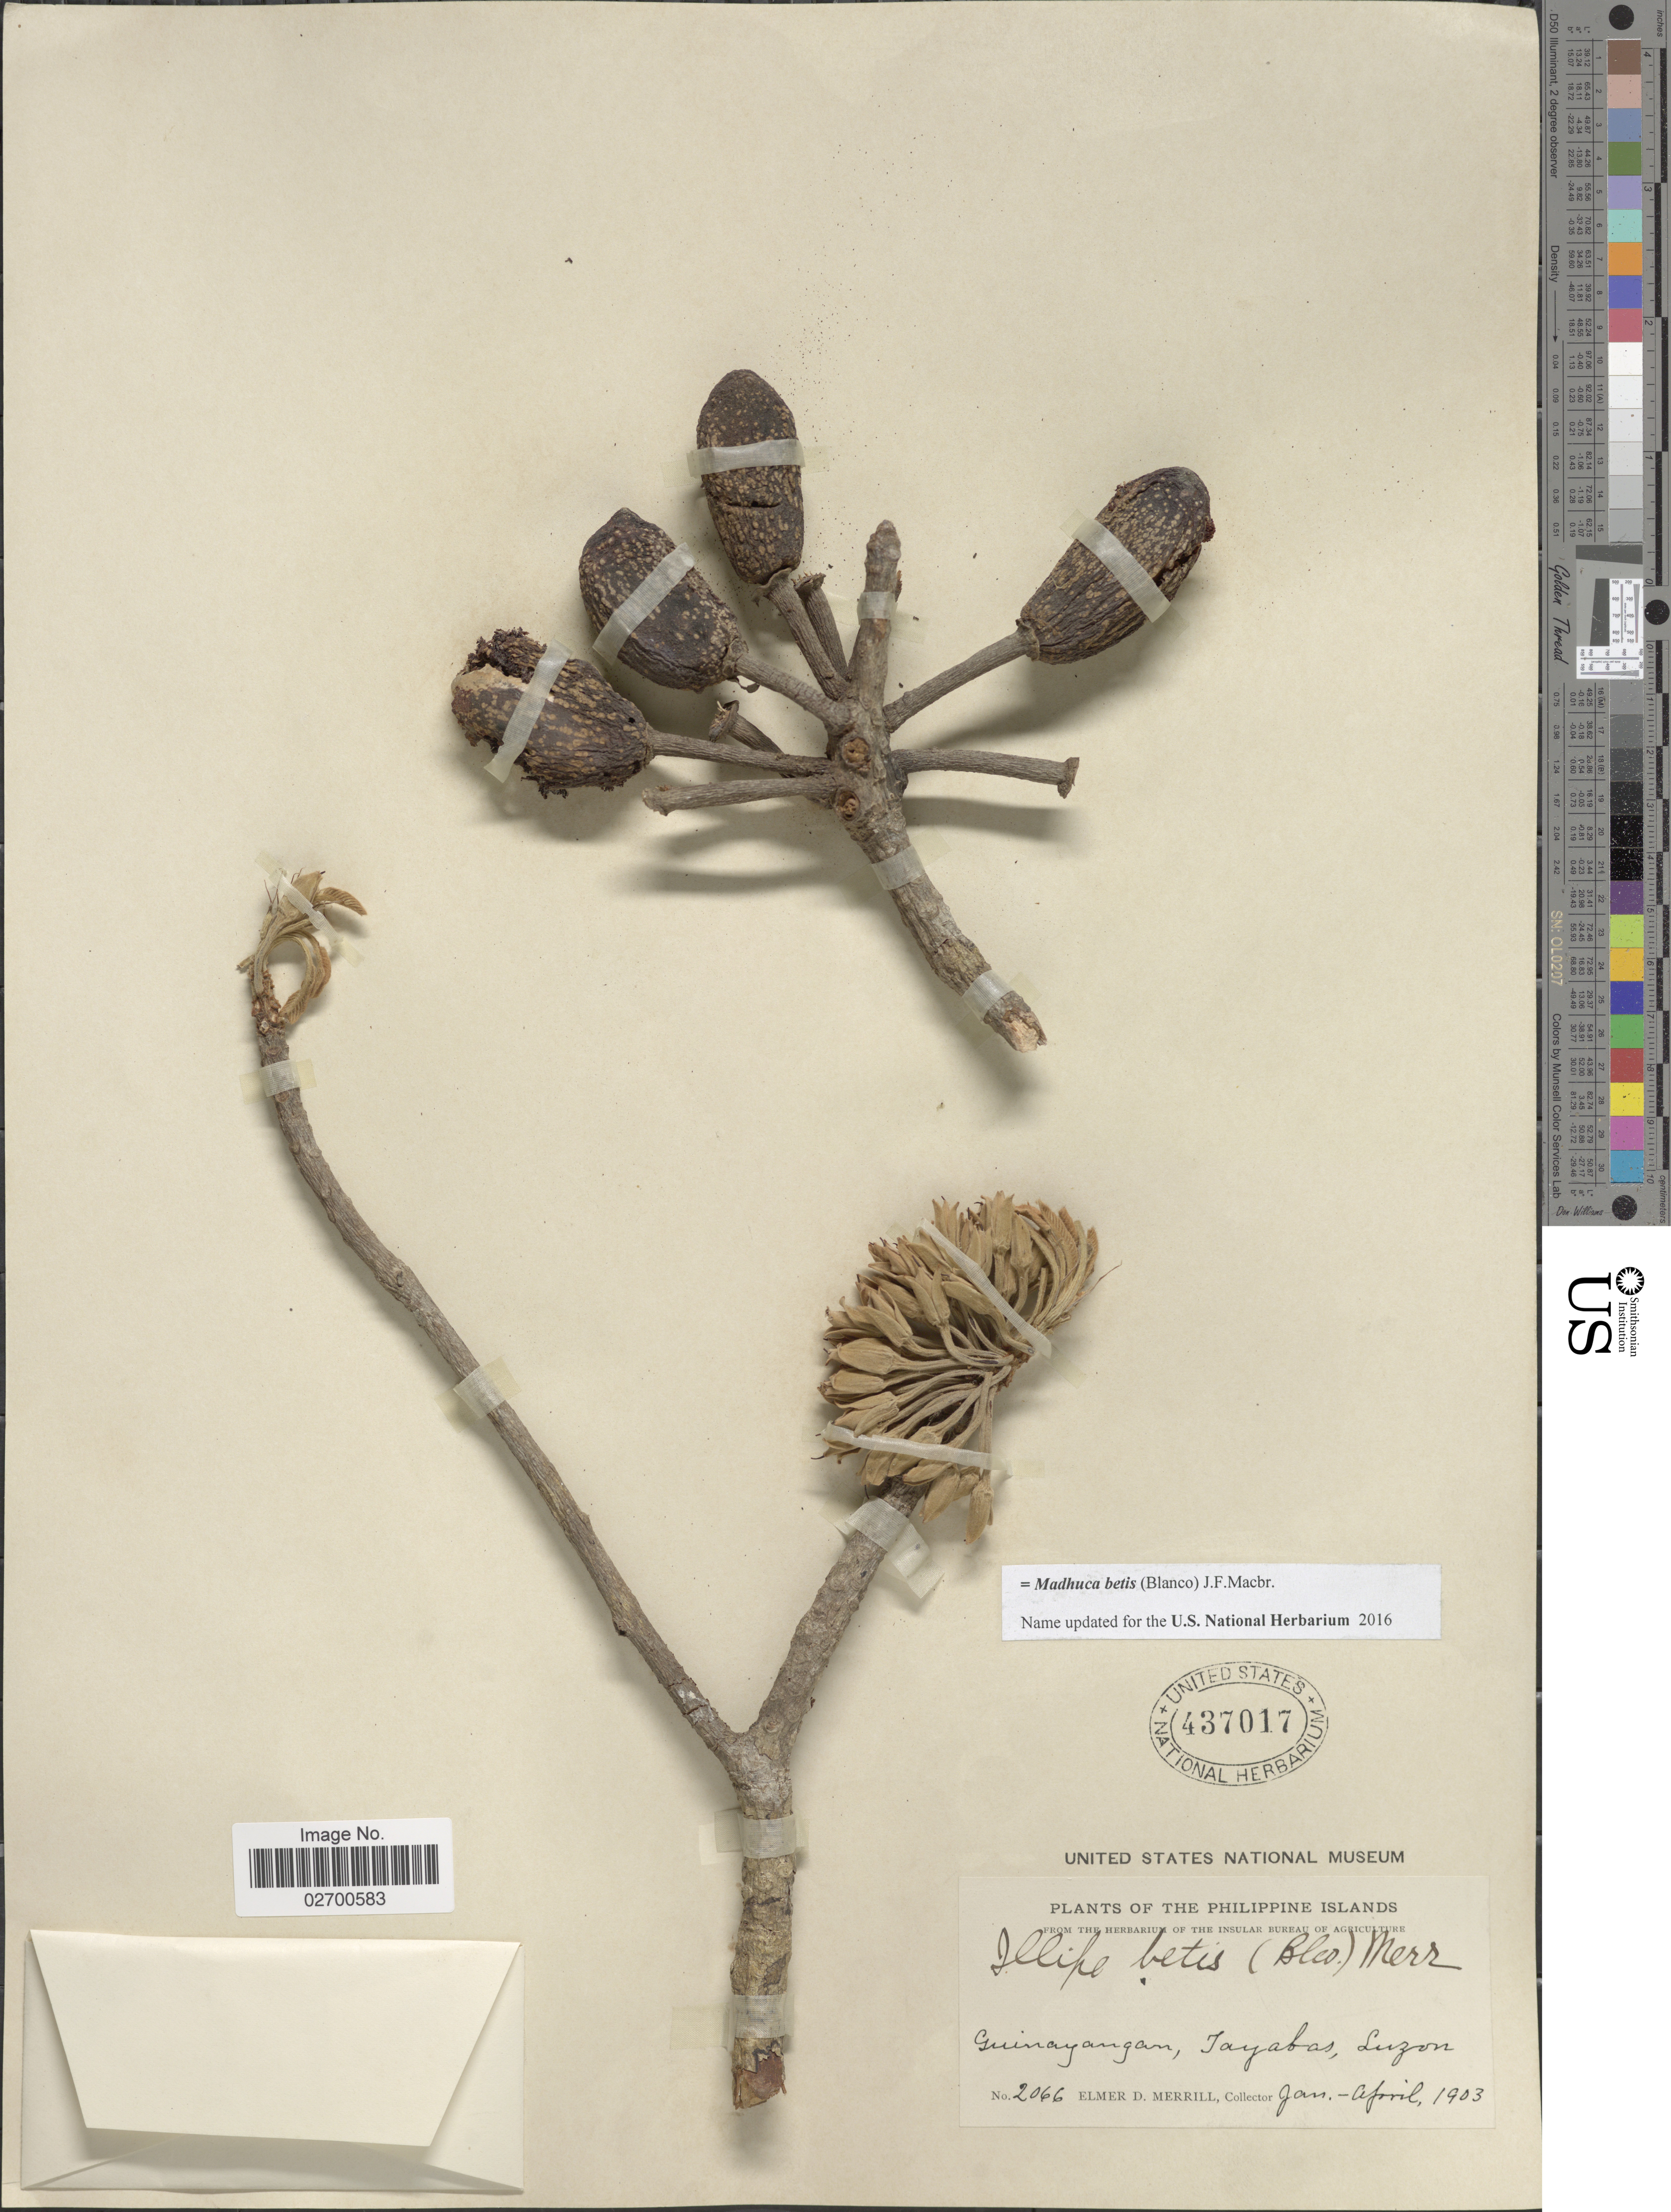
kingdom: Plantae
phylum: Tracheophyta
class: Magnoliopsida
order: Ericales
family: Sapotaceae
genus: Madhuca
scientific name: Madhuca betis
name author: (Blanco) J.F. Macbr.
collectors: E. D. Merrill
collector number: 2066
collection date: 1903-01/1903-04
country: Philippines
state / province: Calabarzon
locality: Guinayangan, Tayabas, Luzon.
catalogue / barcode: US 437017